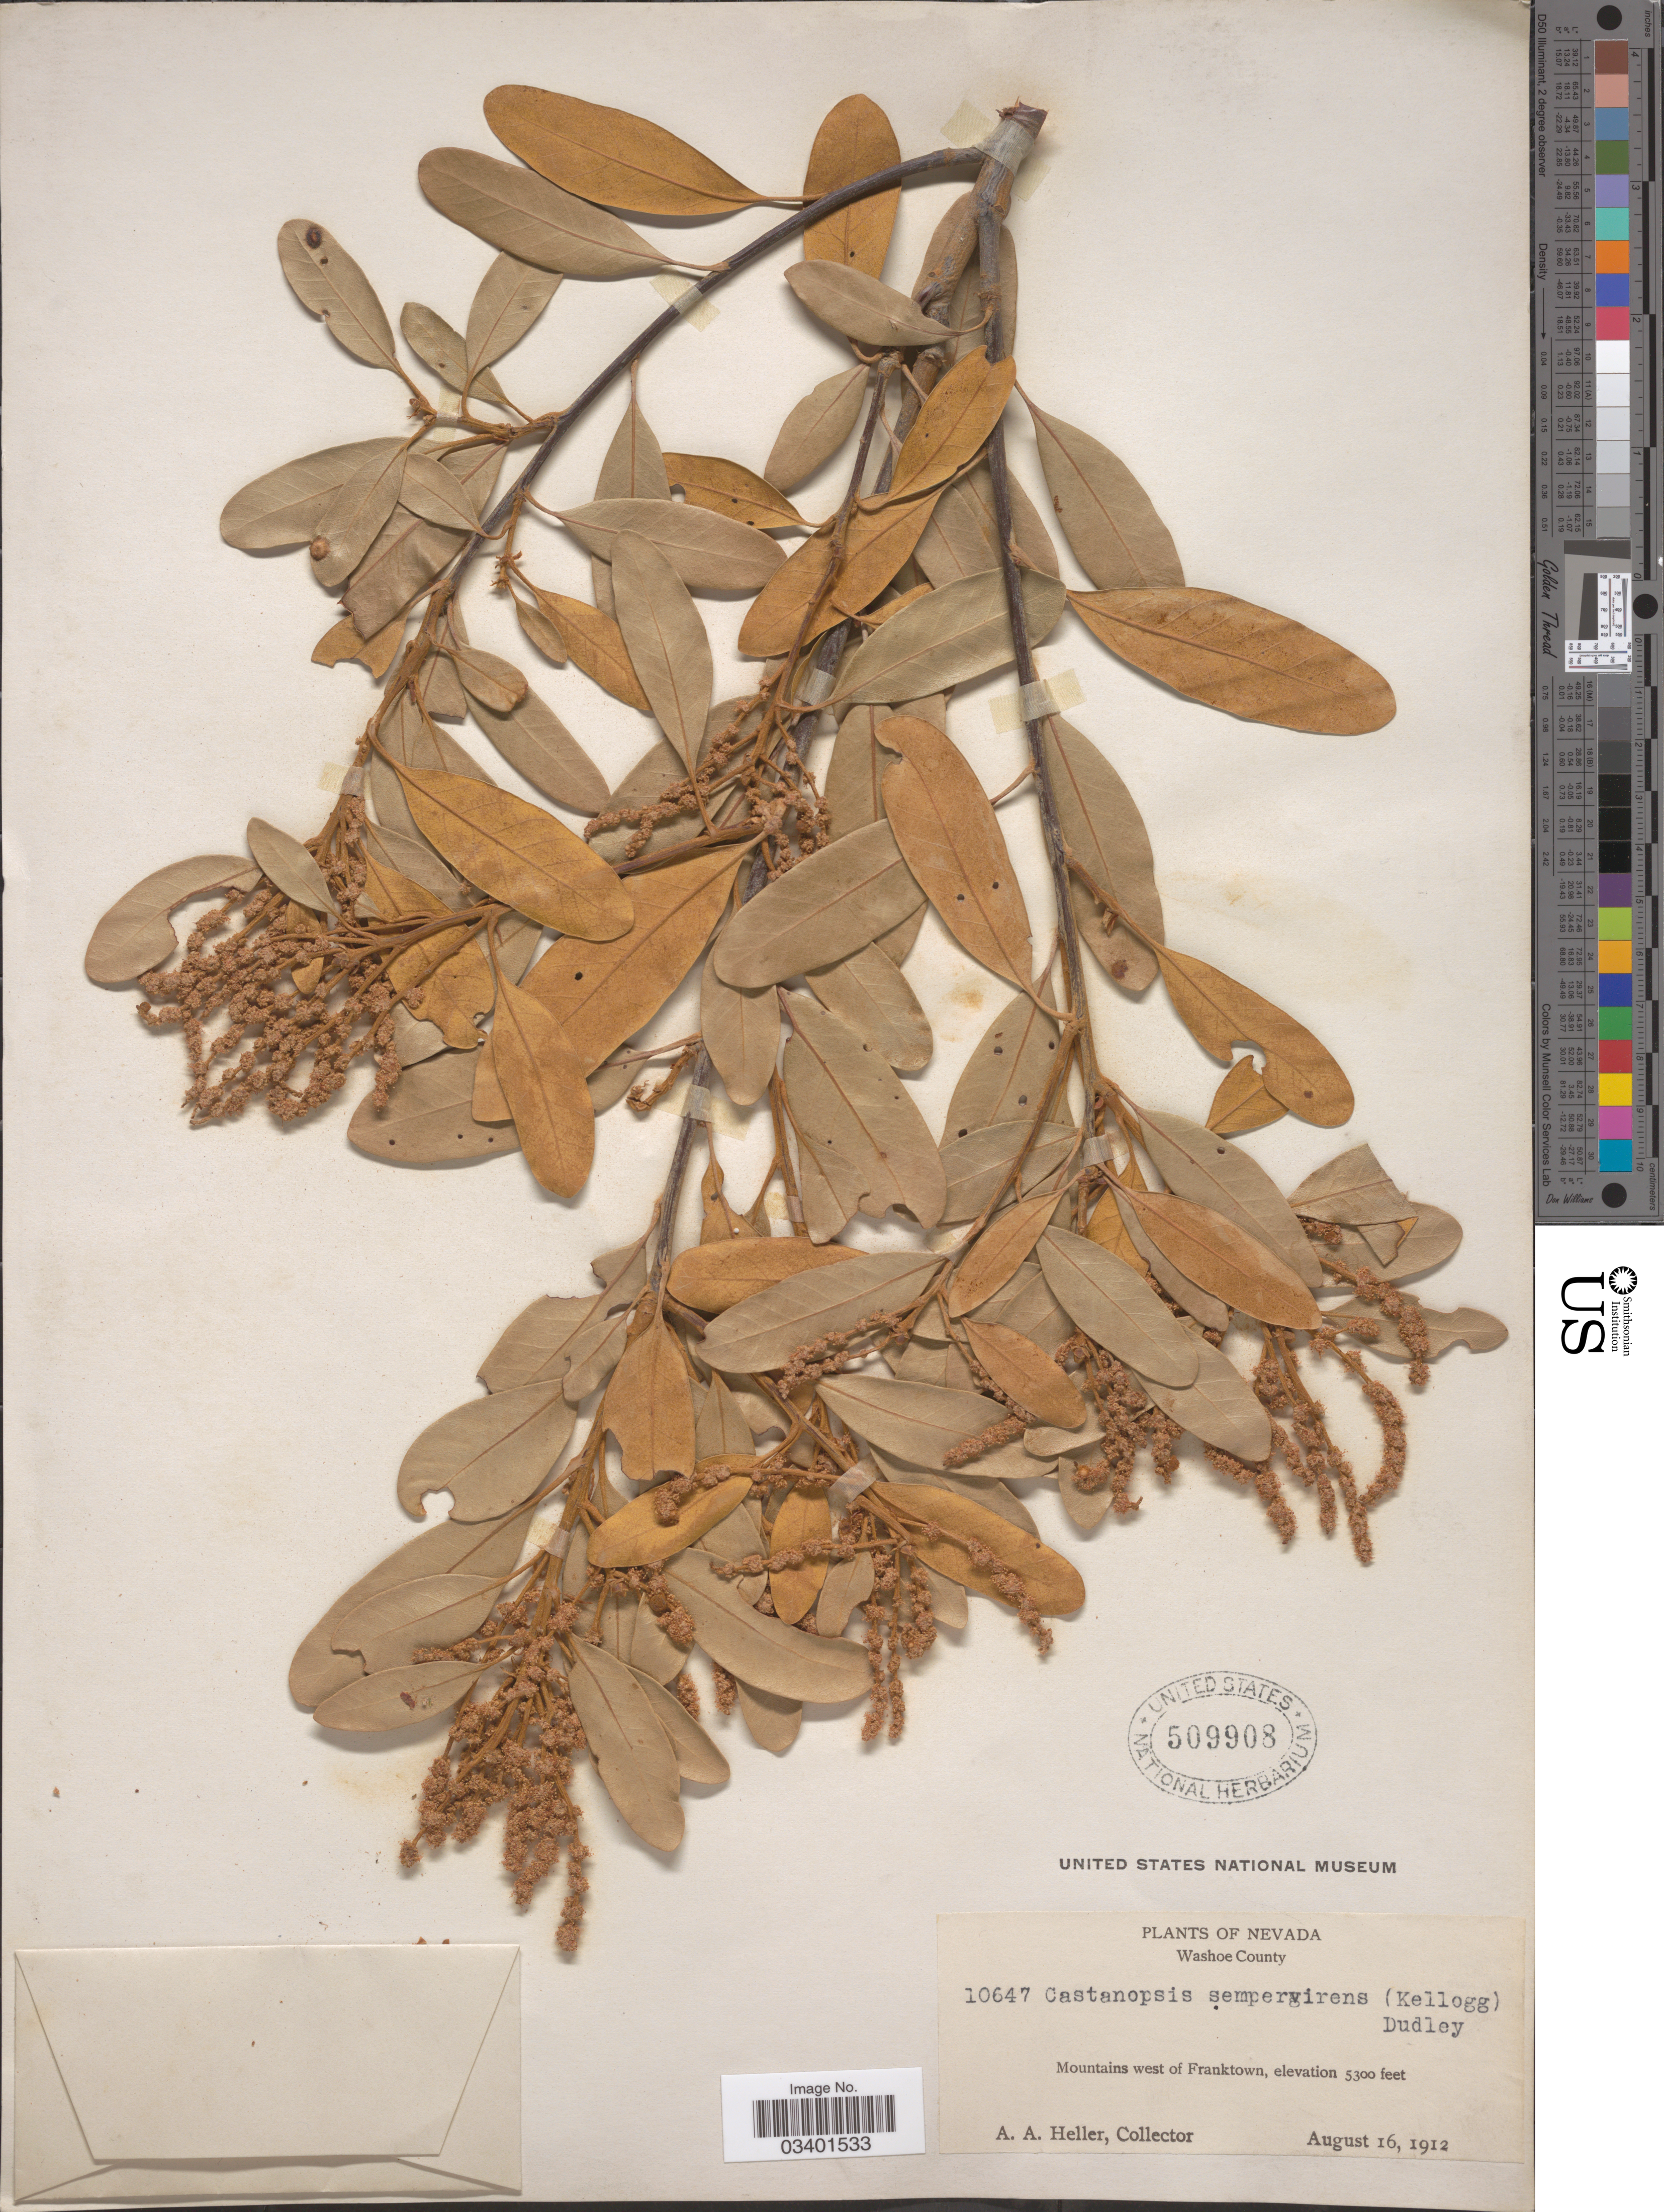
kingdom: Plantae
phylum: Tracheophyta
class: Magnoliopsida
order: Fagales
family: Fagaceae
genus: Chrysolepis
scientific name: Chrysolepis sempervirens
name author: (Kellogg) Hjelmq.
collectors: A. A. Heller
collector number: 10647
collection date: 1912-08-16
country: United States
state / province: Nevada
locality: Washoe County. Mountain west of Franktown.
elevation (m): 1615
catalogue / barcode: US 509908